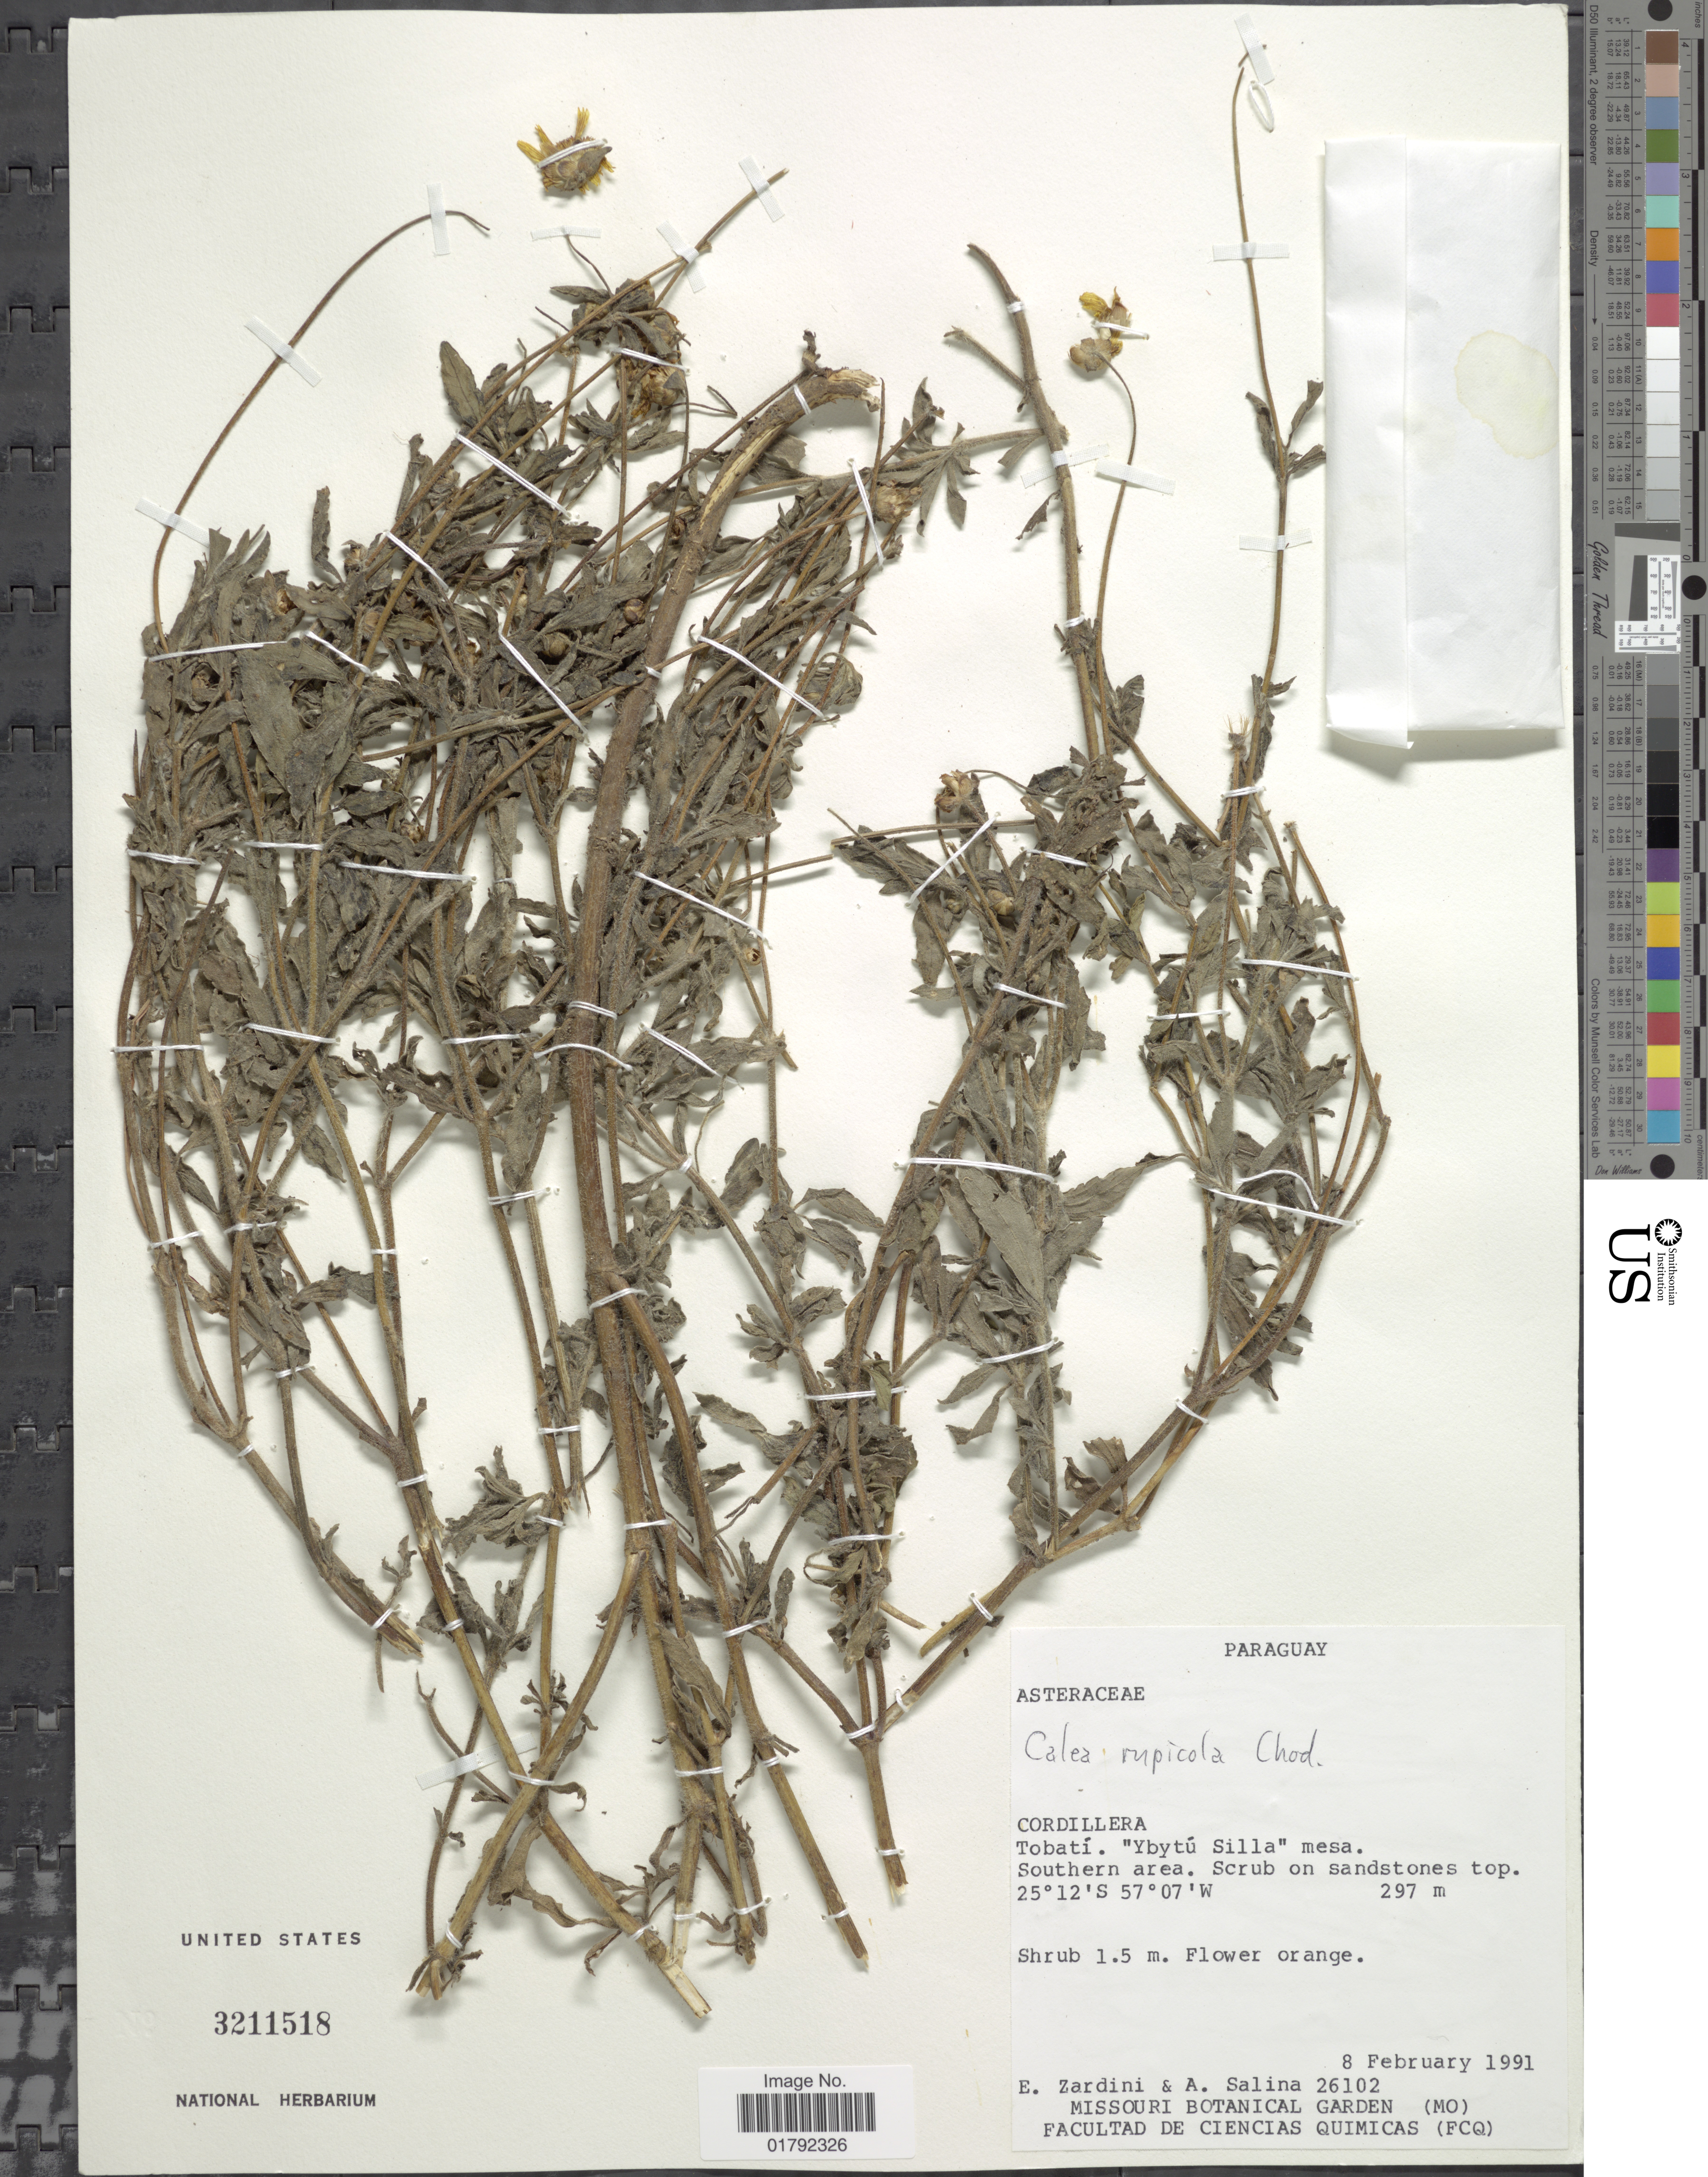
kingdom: Plantae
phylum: Tracheophyta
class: Magnoliopsida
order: Asterales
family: Asteraceae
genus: Calea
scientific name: Calea rupicola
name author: Chodat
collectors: E. M. Zardini & A. Salina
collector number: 26102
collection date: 1991-02-08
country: Paraguay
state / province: Cordillera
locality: Tobati, "Ybytú Silla"mesa, northern area, scrub on sandstones top.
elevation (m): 297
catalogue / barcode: US 3211518